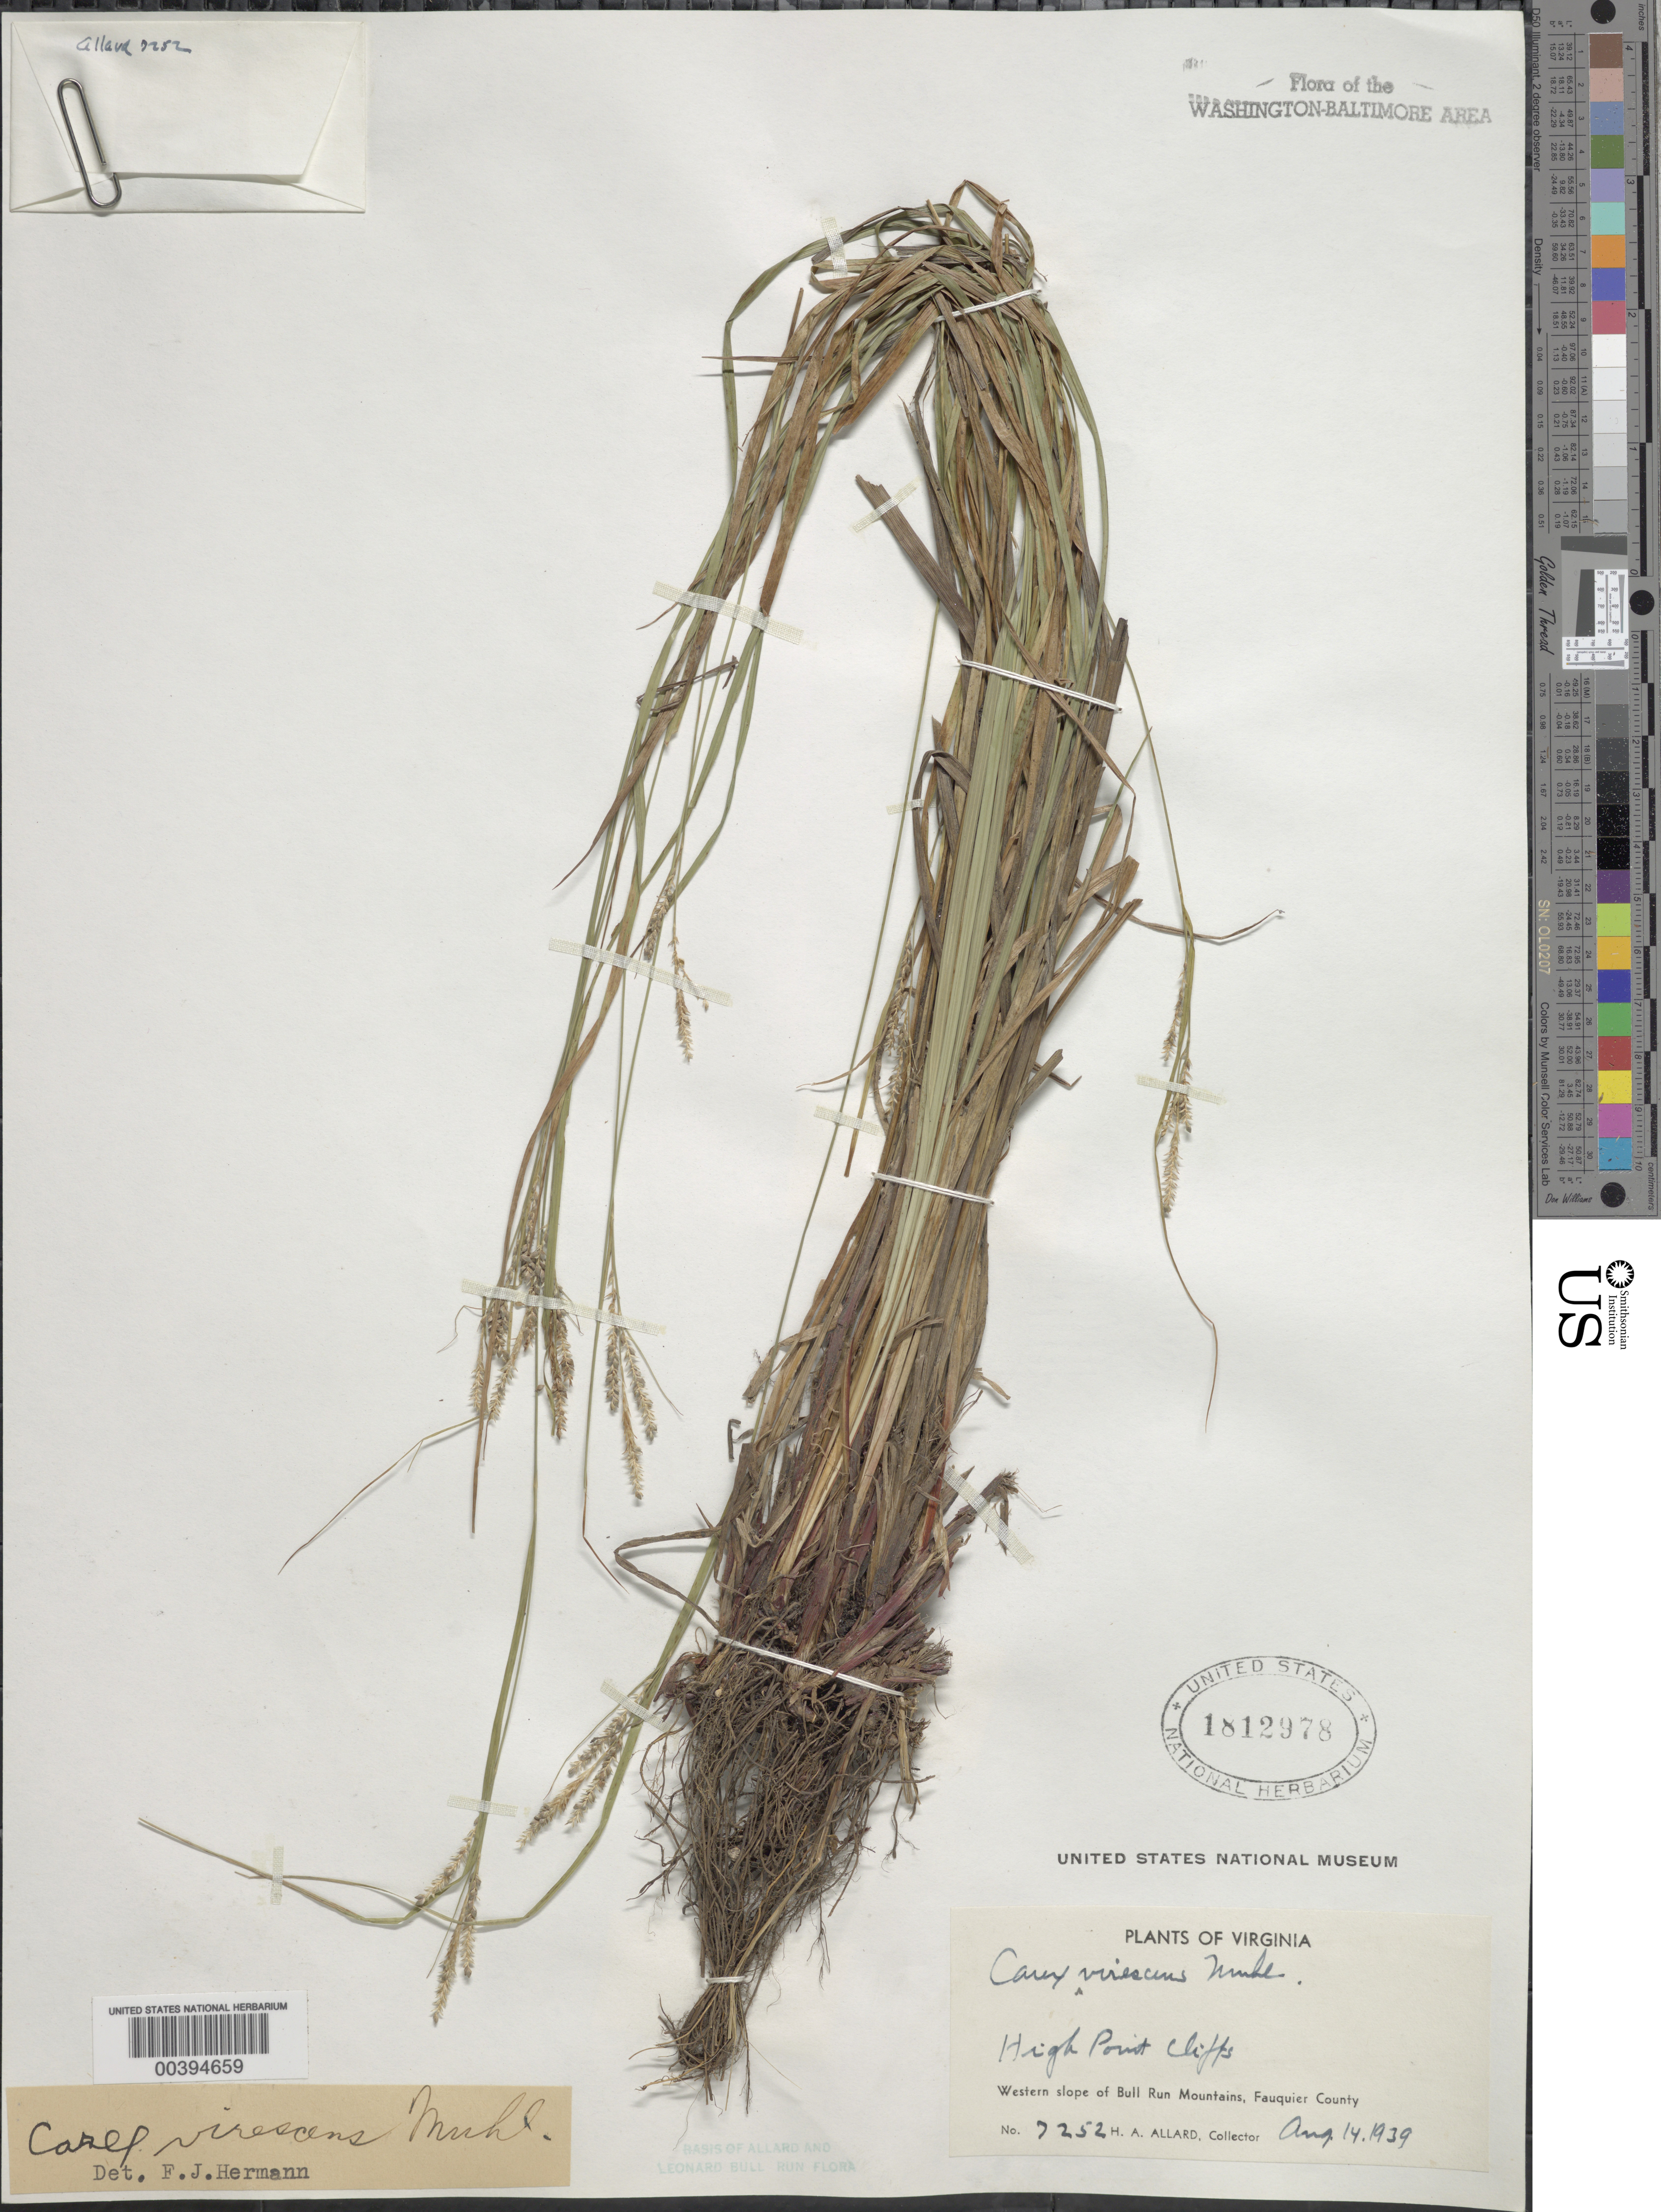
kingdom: Plantae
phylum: Tracheophyta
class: Liliopsida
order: Poales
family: Cyperaceae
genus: Carex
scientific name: Carex virescens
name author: Muhl. ex Willd.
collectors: H. A. Allard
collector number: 7252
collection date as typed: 14 Aug 1939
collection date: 1939-08-14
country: United States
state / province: Virginia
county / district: Fauquier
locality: High Point cliffs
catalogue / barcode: US 1812978